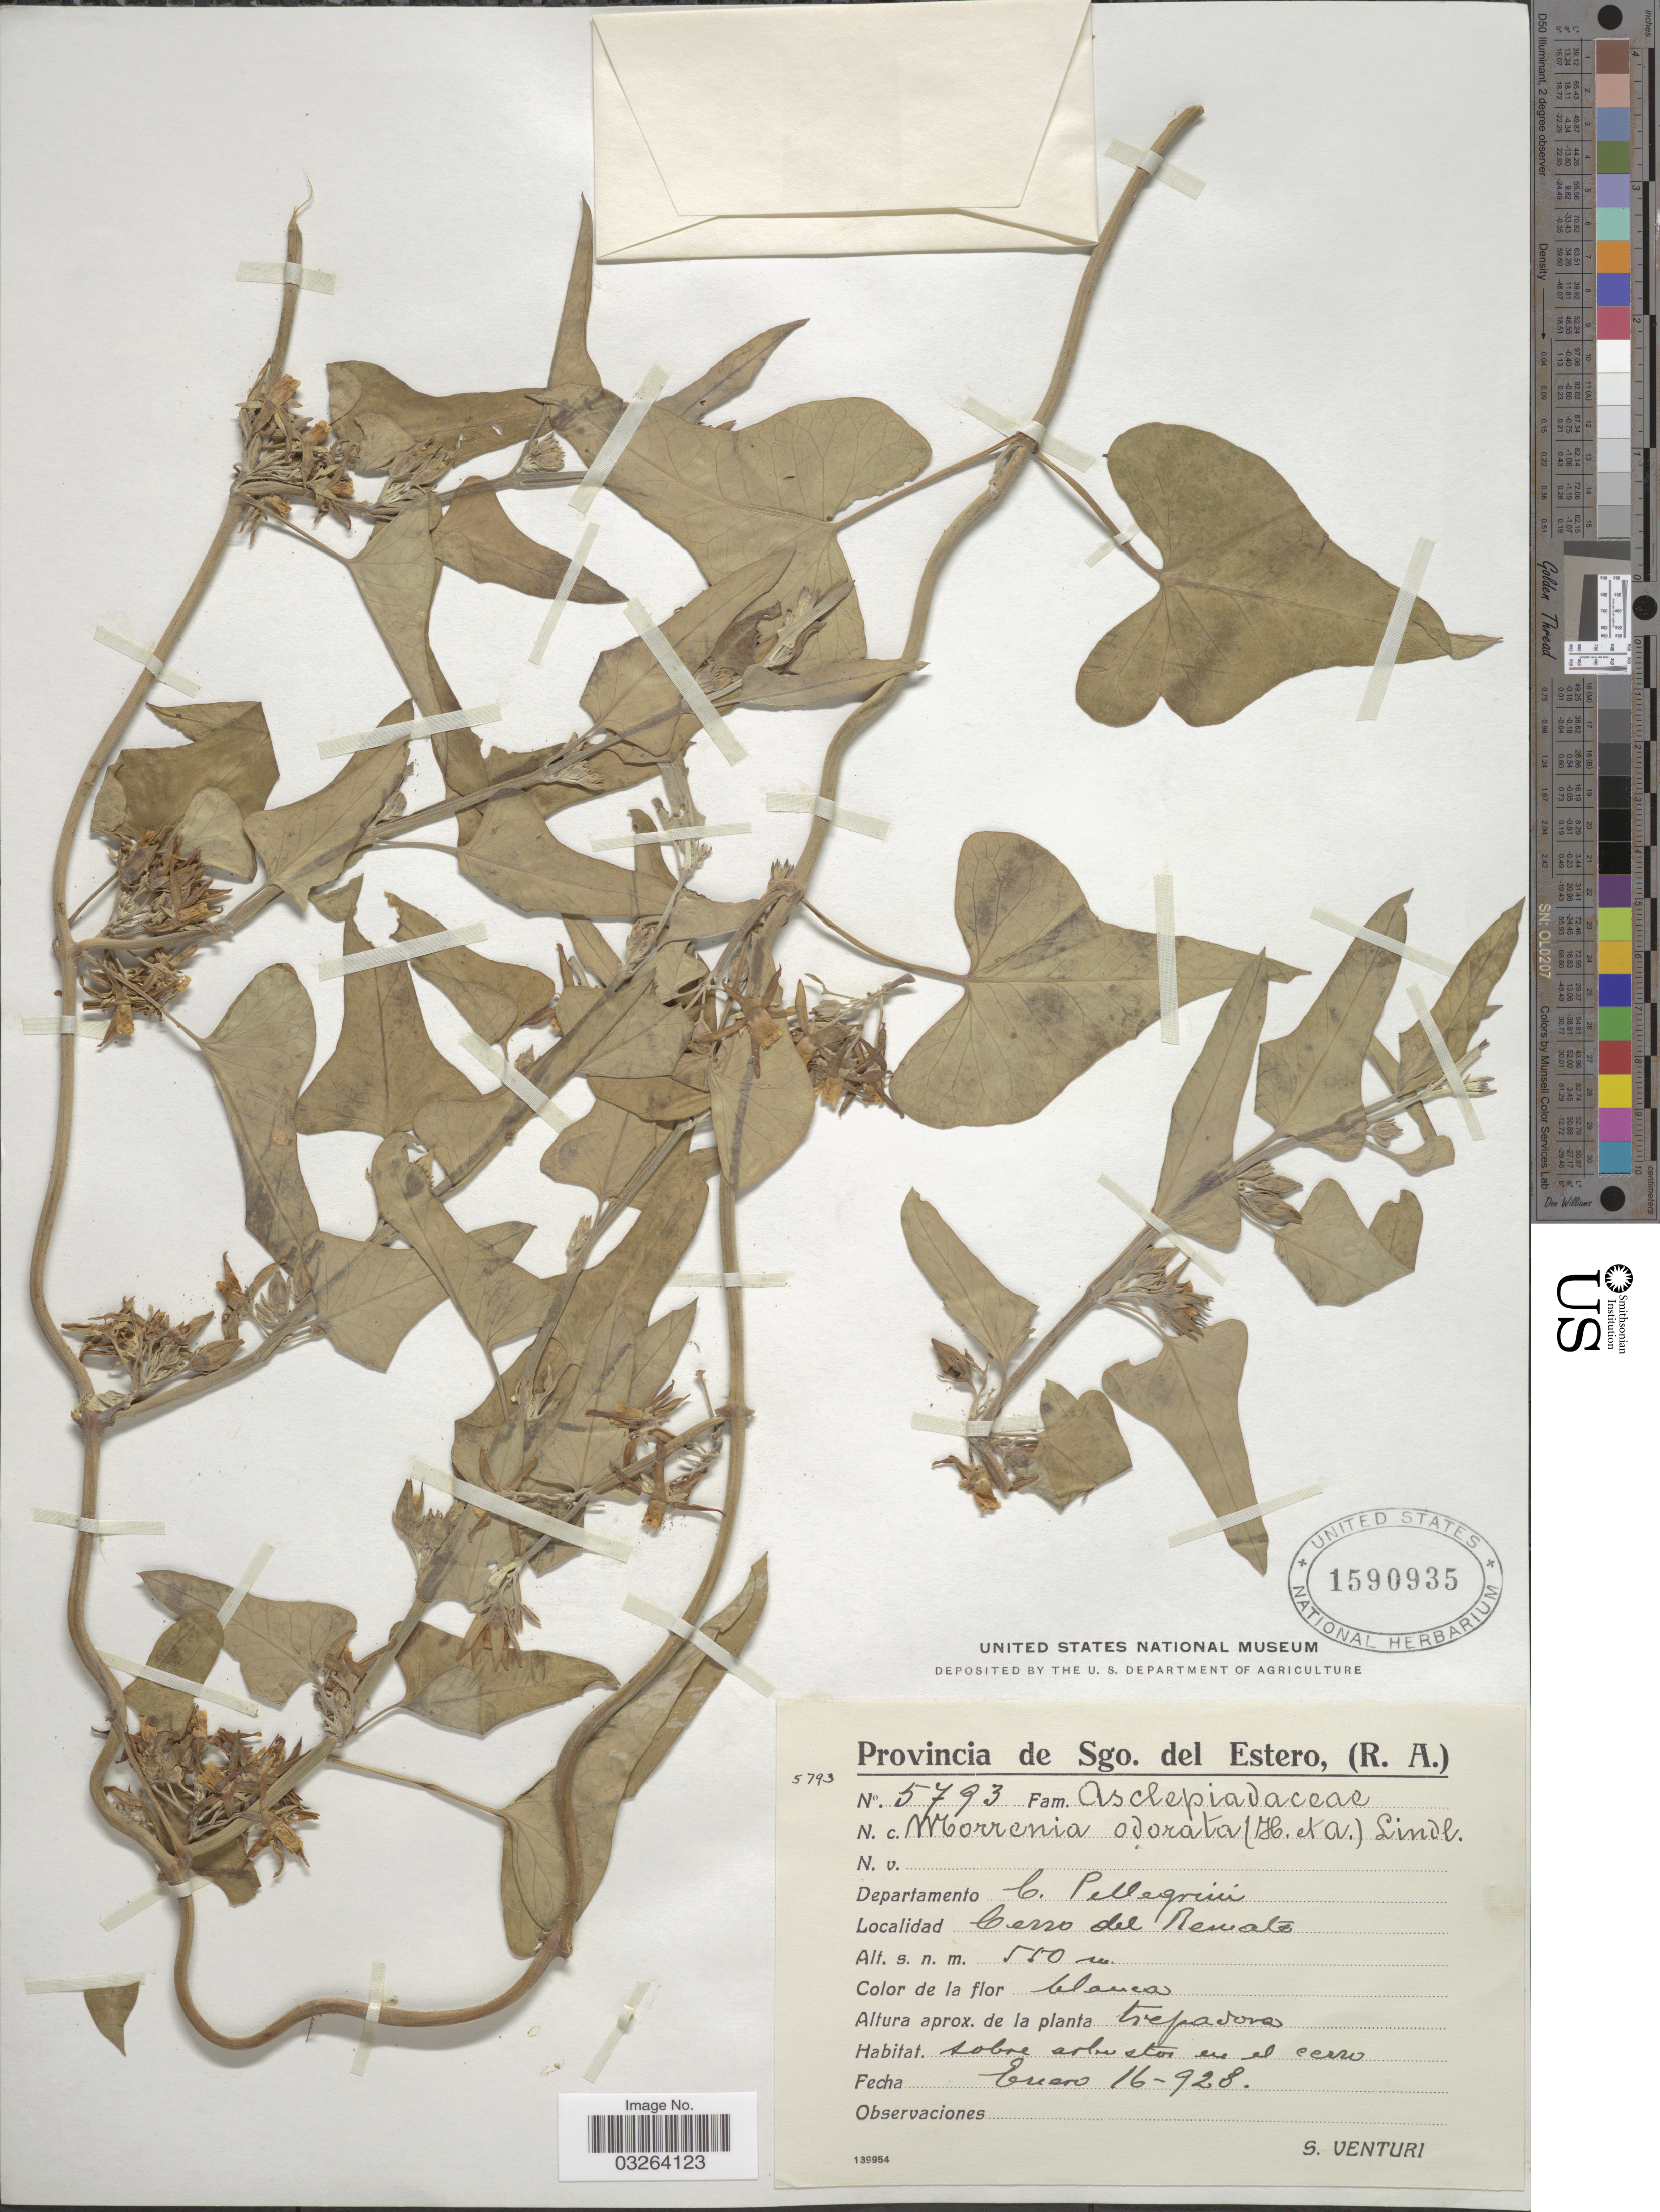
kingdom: Plantae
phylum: Tracheophyta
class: Magnoliopsida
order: Gentianales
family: Apocynaceae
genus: Morrenia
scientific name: Morrenia odorata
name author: (Hook. & Arn.) Lindl.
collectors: S. Venturi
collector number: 5793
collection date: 1928-01-16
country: Argentina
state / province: Santiago del Estero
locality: Provincia de Sgo. del Estero, (R. A.). Departamento C. Pellegrini. Cerro del Remate.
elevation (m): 550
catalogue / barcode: US 1590935